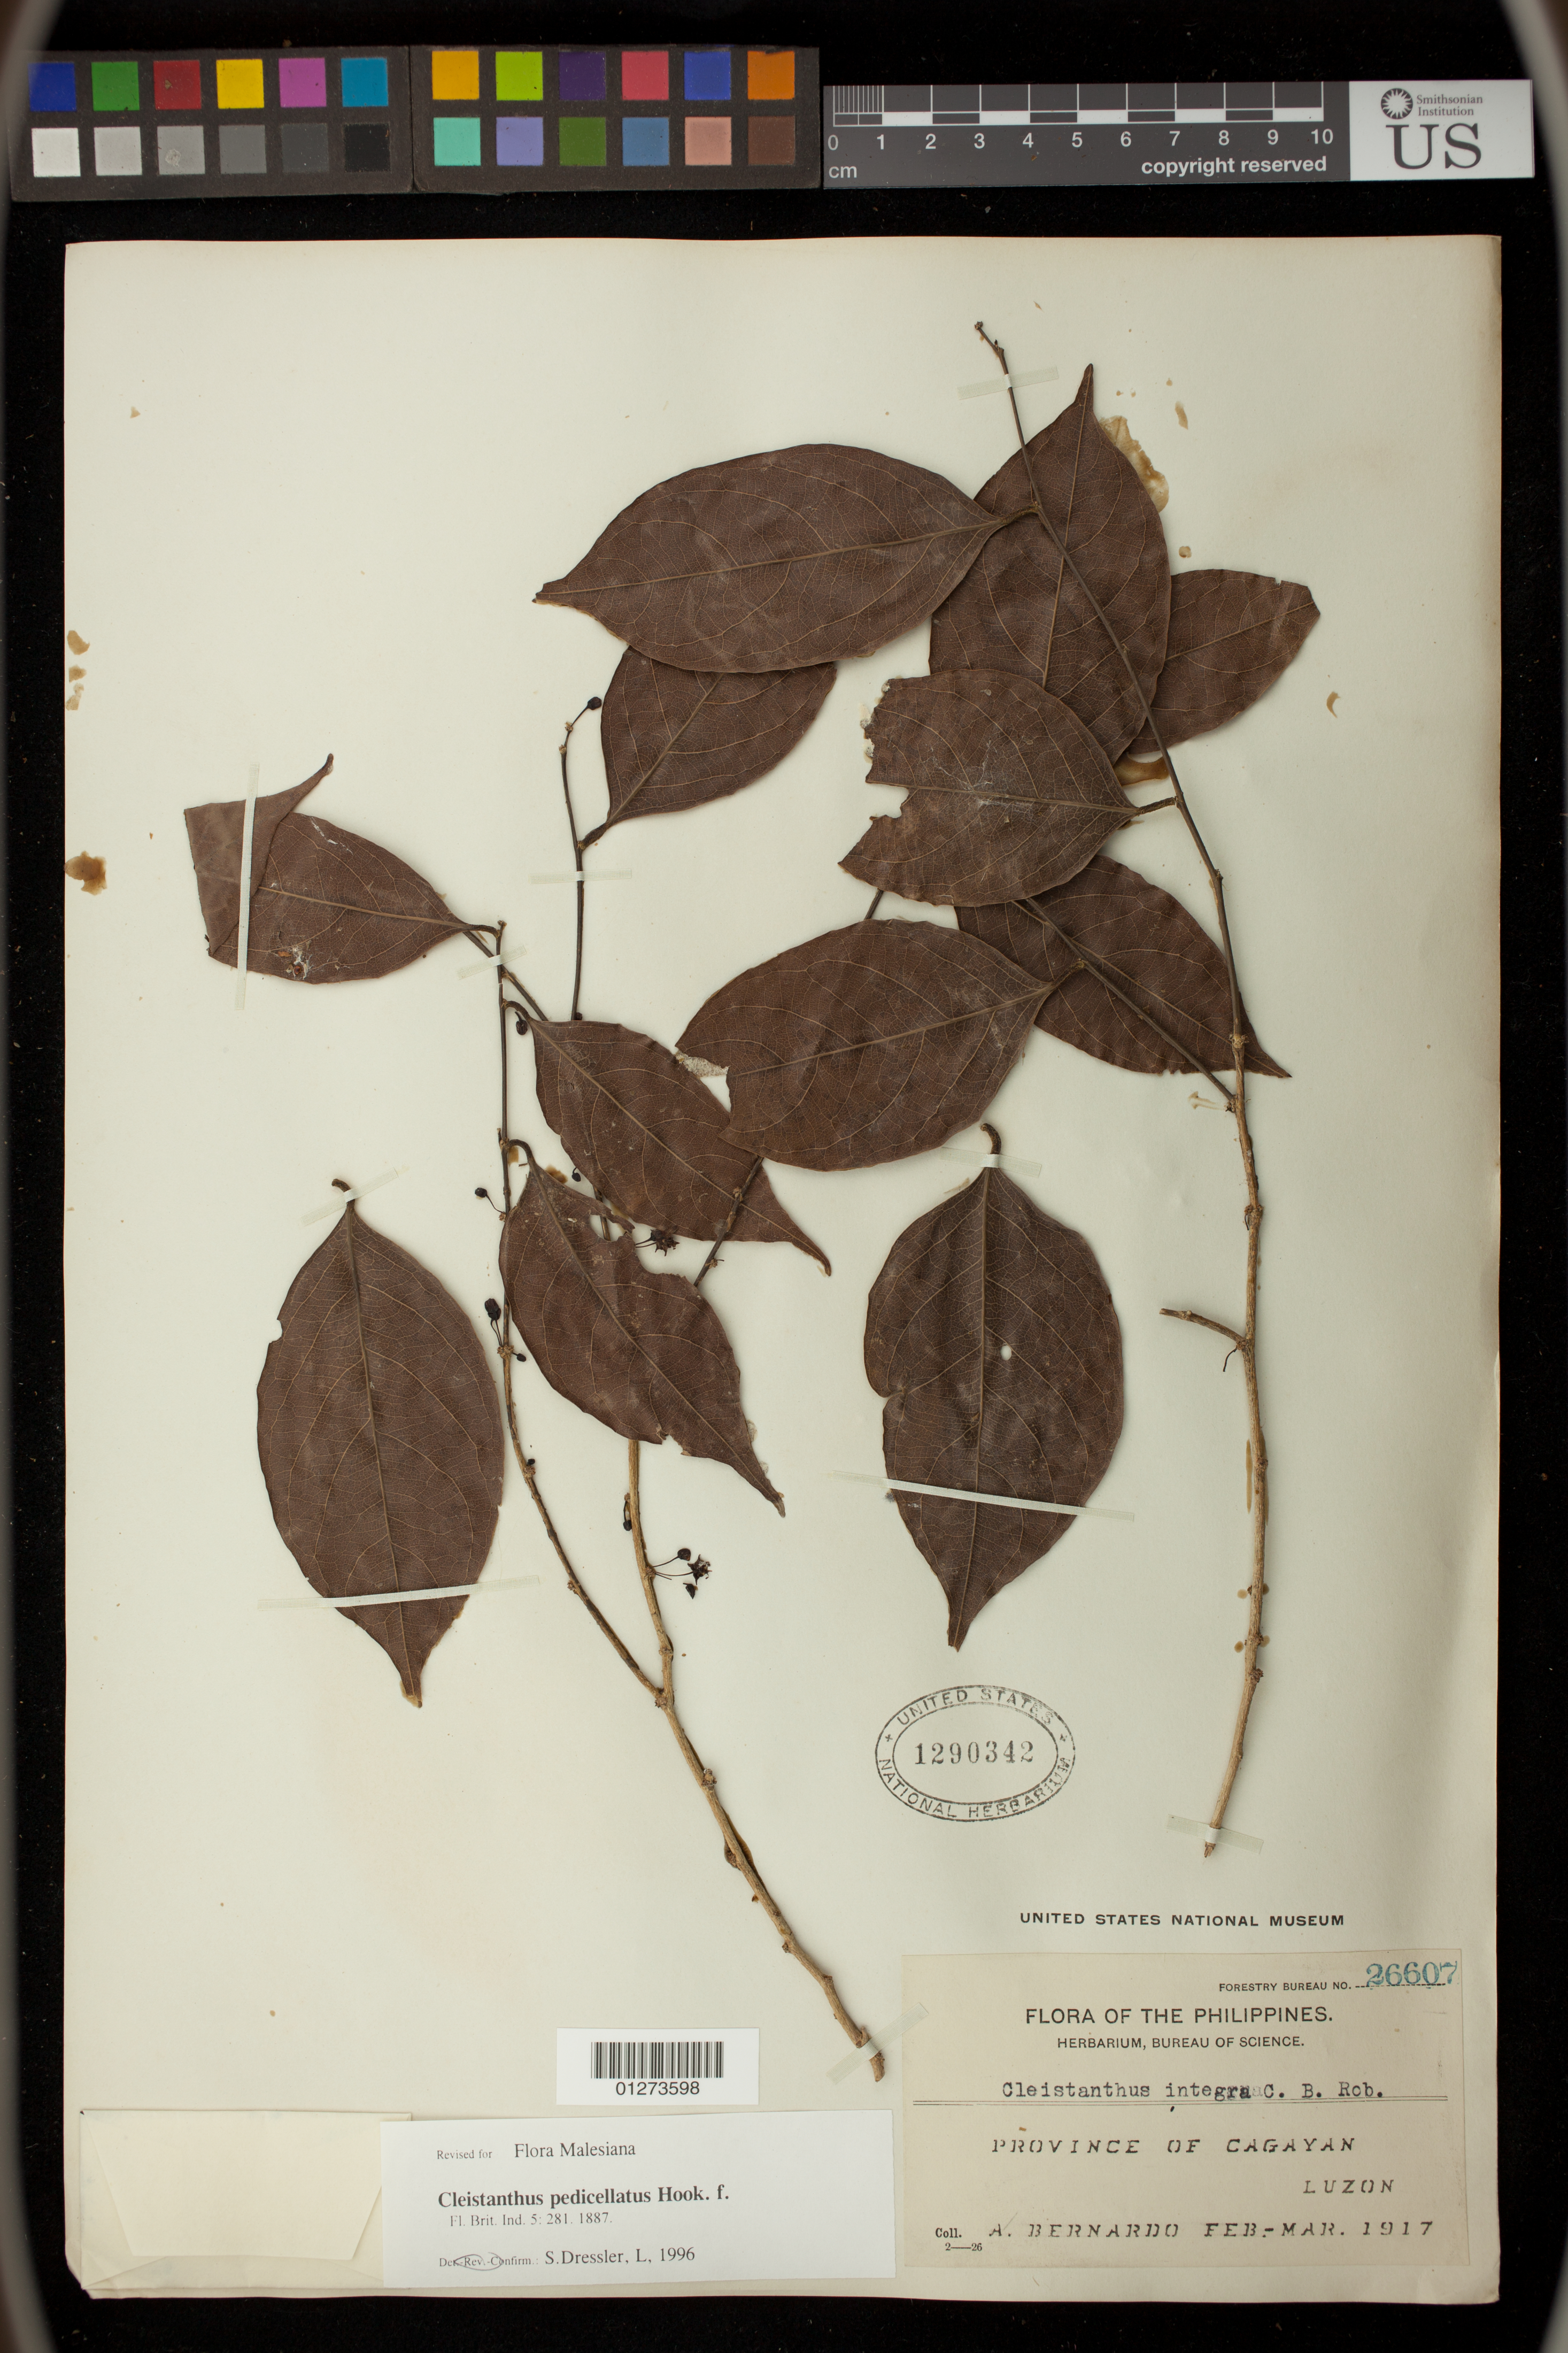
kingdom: Plantae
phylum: Tracheophyta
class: Magnoliopsida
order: Malpighiales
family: Phyllanthaceae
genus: Cleistanthus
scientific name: Cleistanthus pedicellatus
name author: Hook. f.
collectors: A. Bernardo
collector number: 26607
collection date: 1917-02/1917-03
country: Philippines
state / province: Cagayan Valley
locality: Luzon, Cagayan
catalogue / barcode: US 1290342